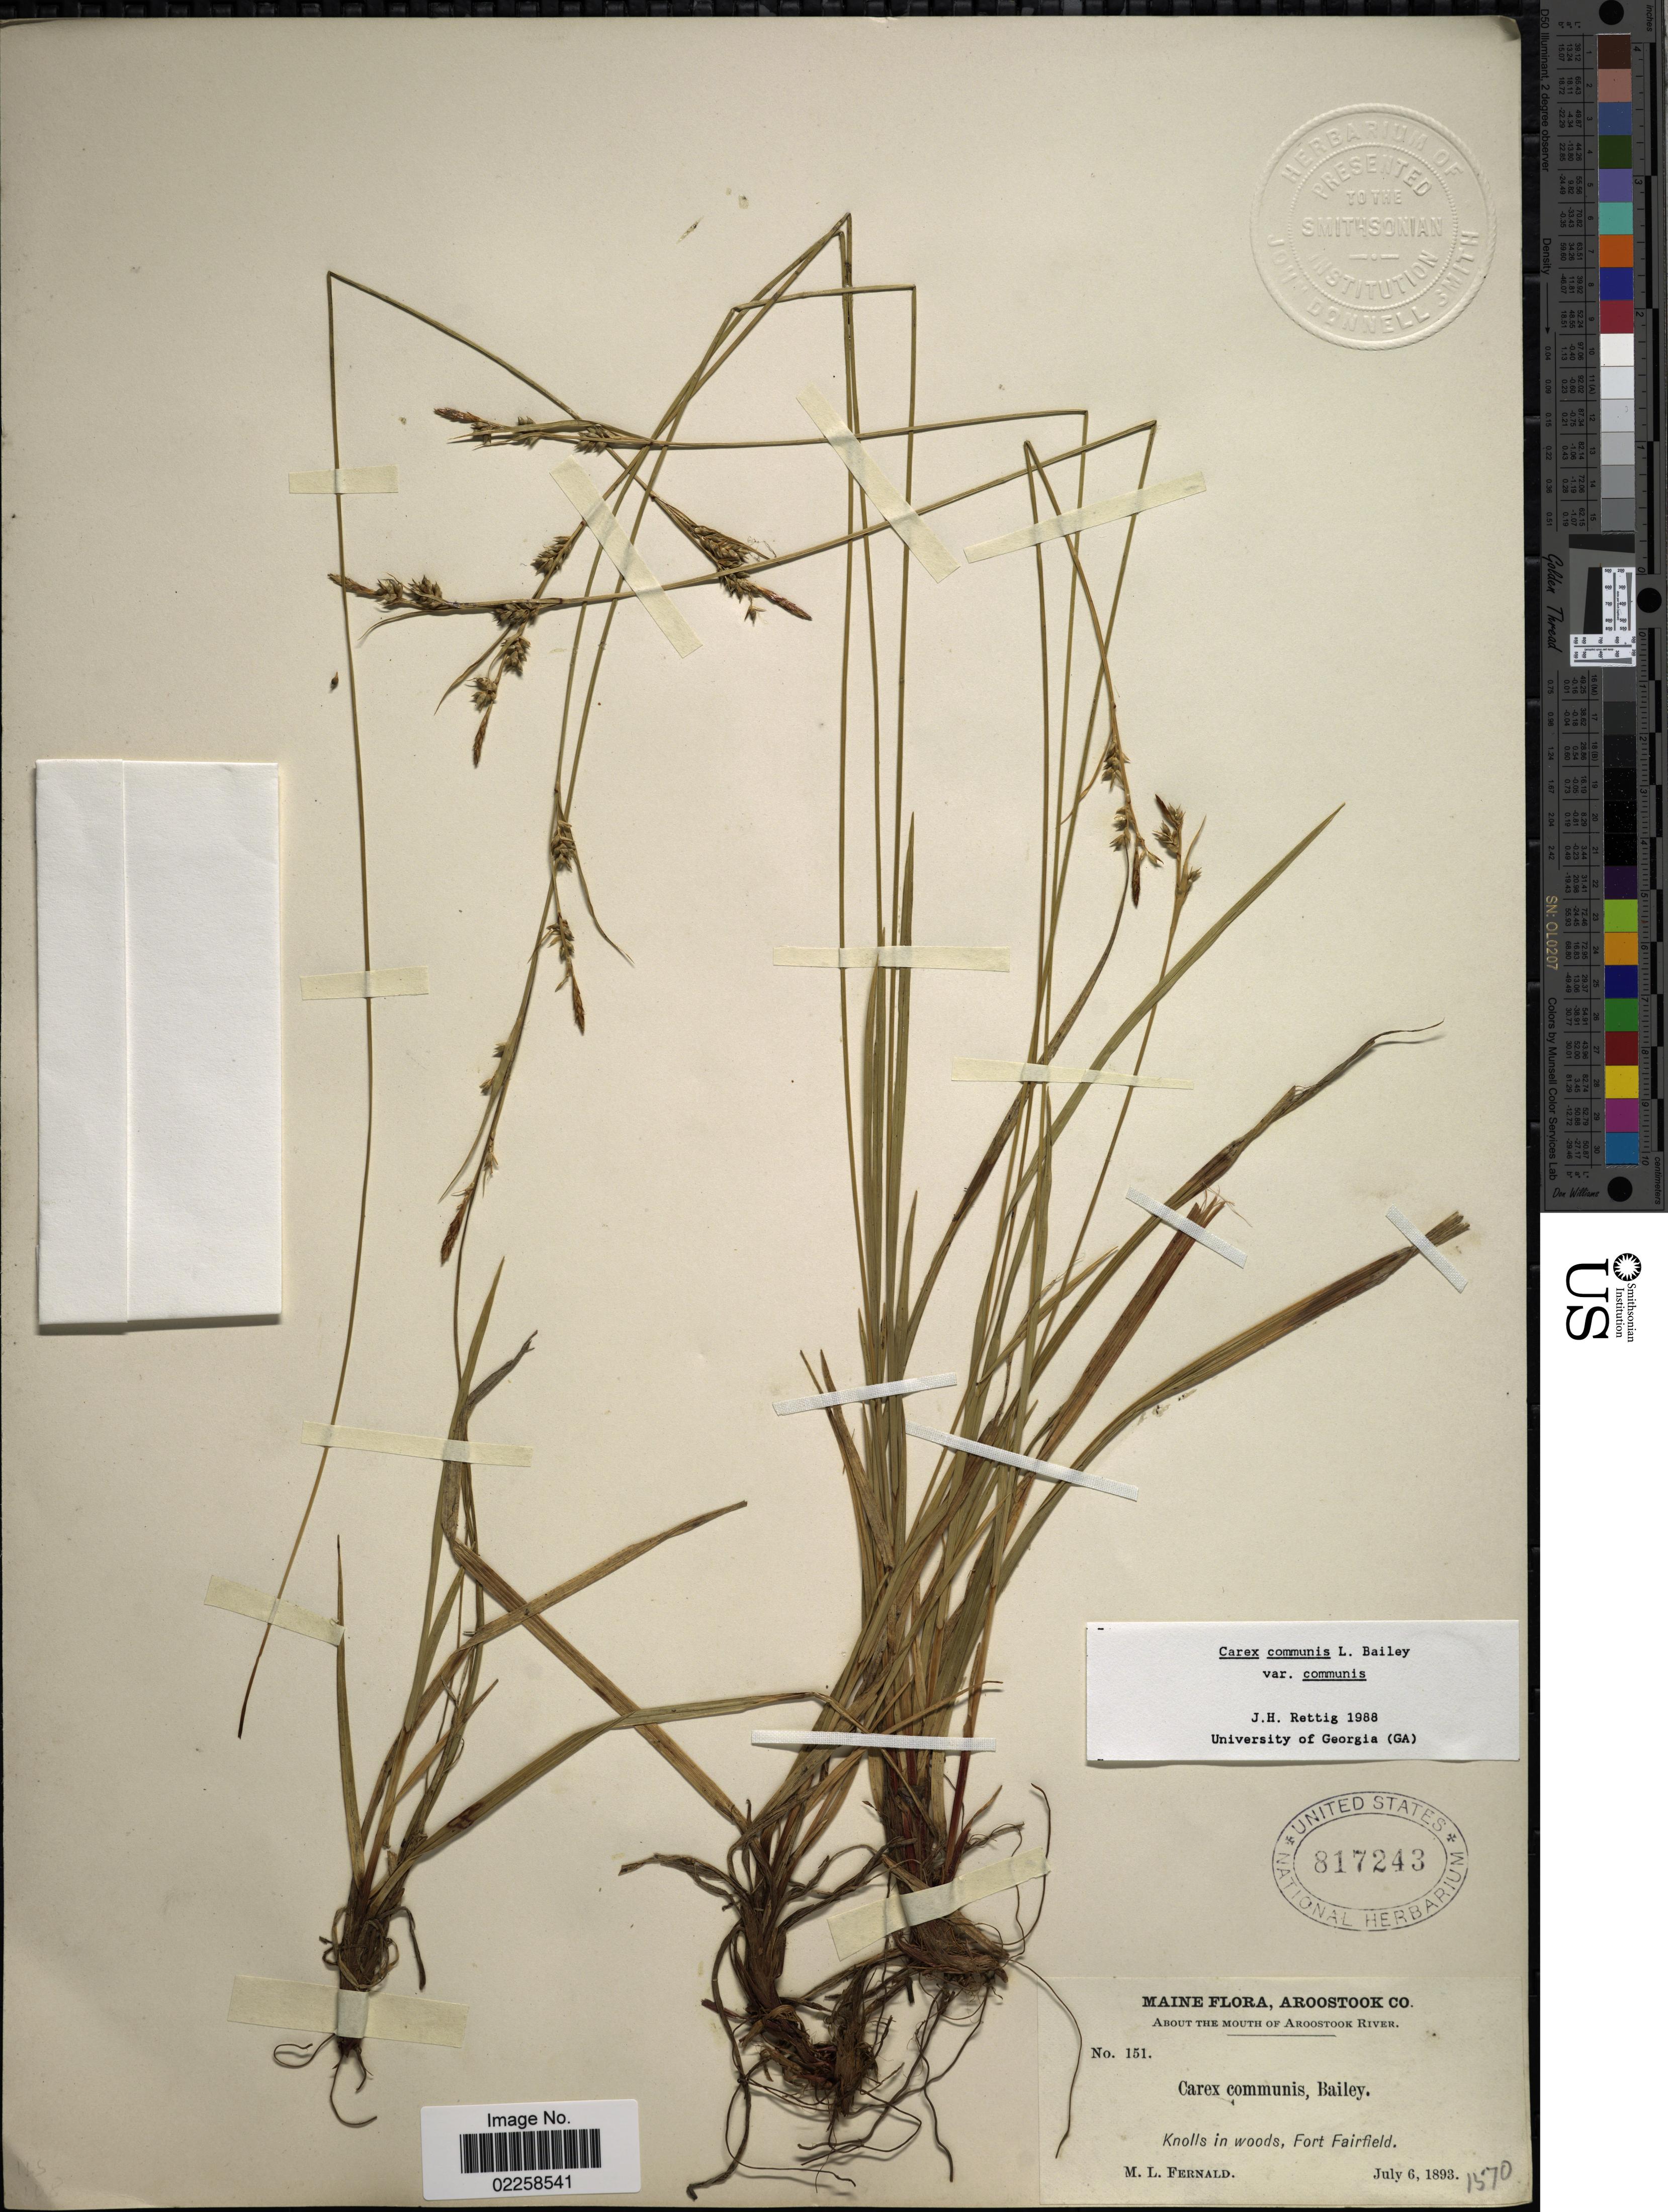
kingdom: Plantae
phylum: Tracheophyta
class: Liliopsida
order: Poales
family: Cyperaceae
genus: Carex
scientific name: Carex communis var. communis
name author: L.H. Bailey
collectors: M. L. Fernald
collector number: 151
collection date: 1893-07-06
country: United States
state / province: Maine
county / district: Aroostook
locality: About the Mouth of Aroostook River. Knolls in woods, Fort Fairfield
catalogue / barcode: US 817243